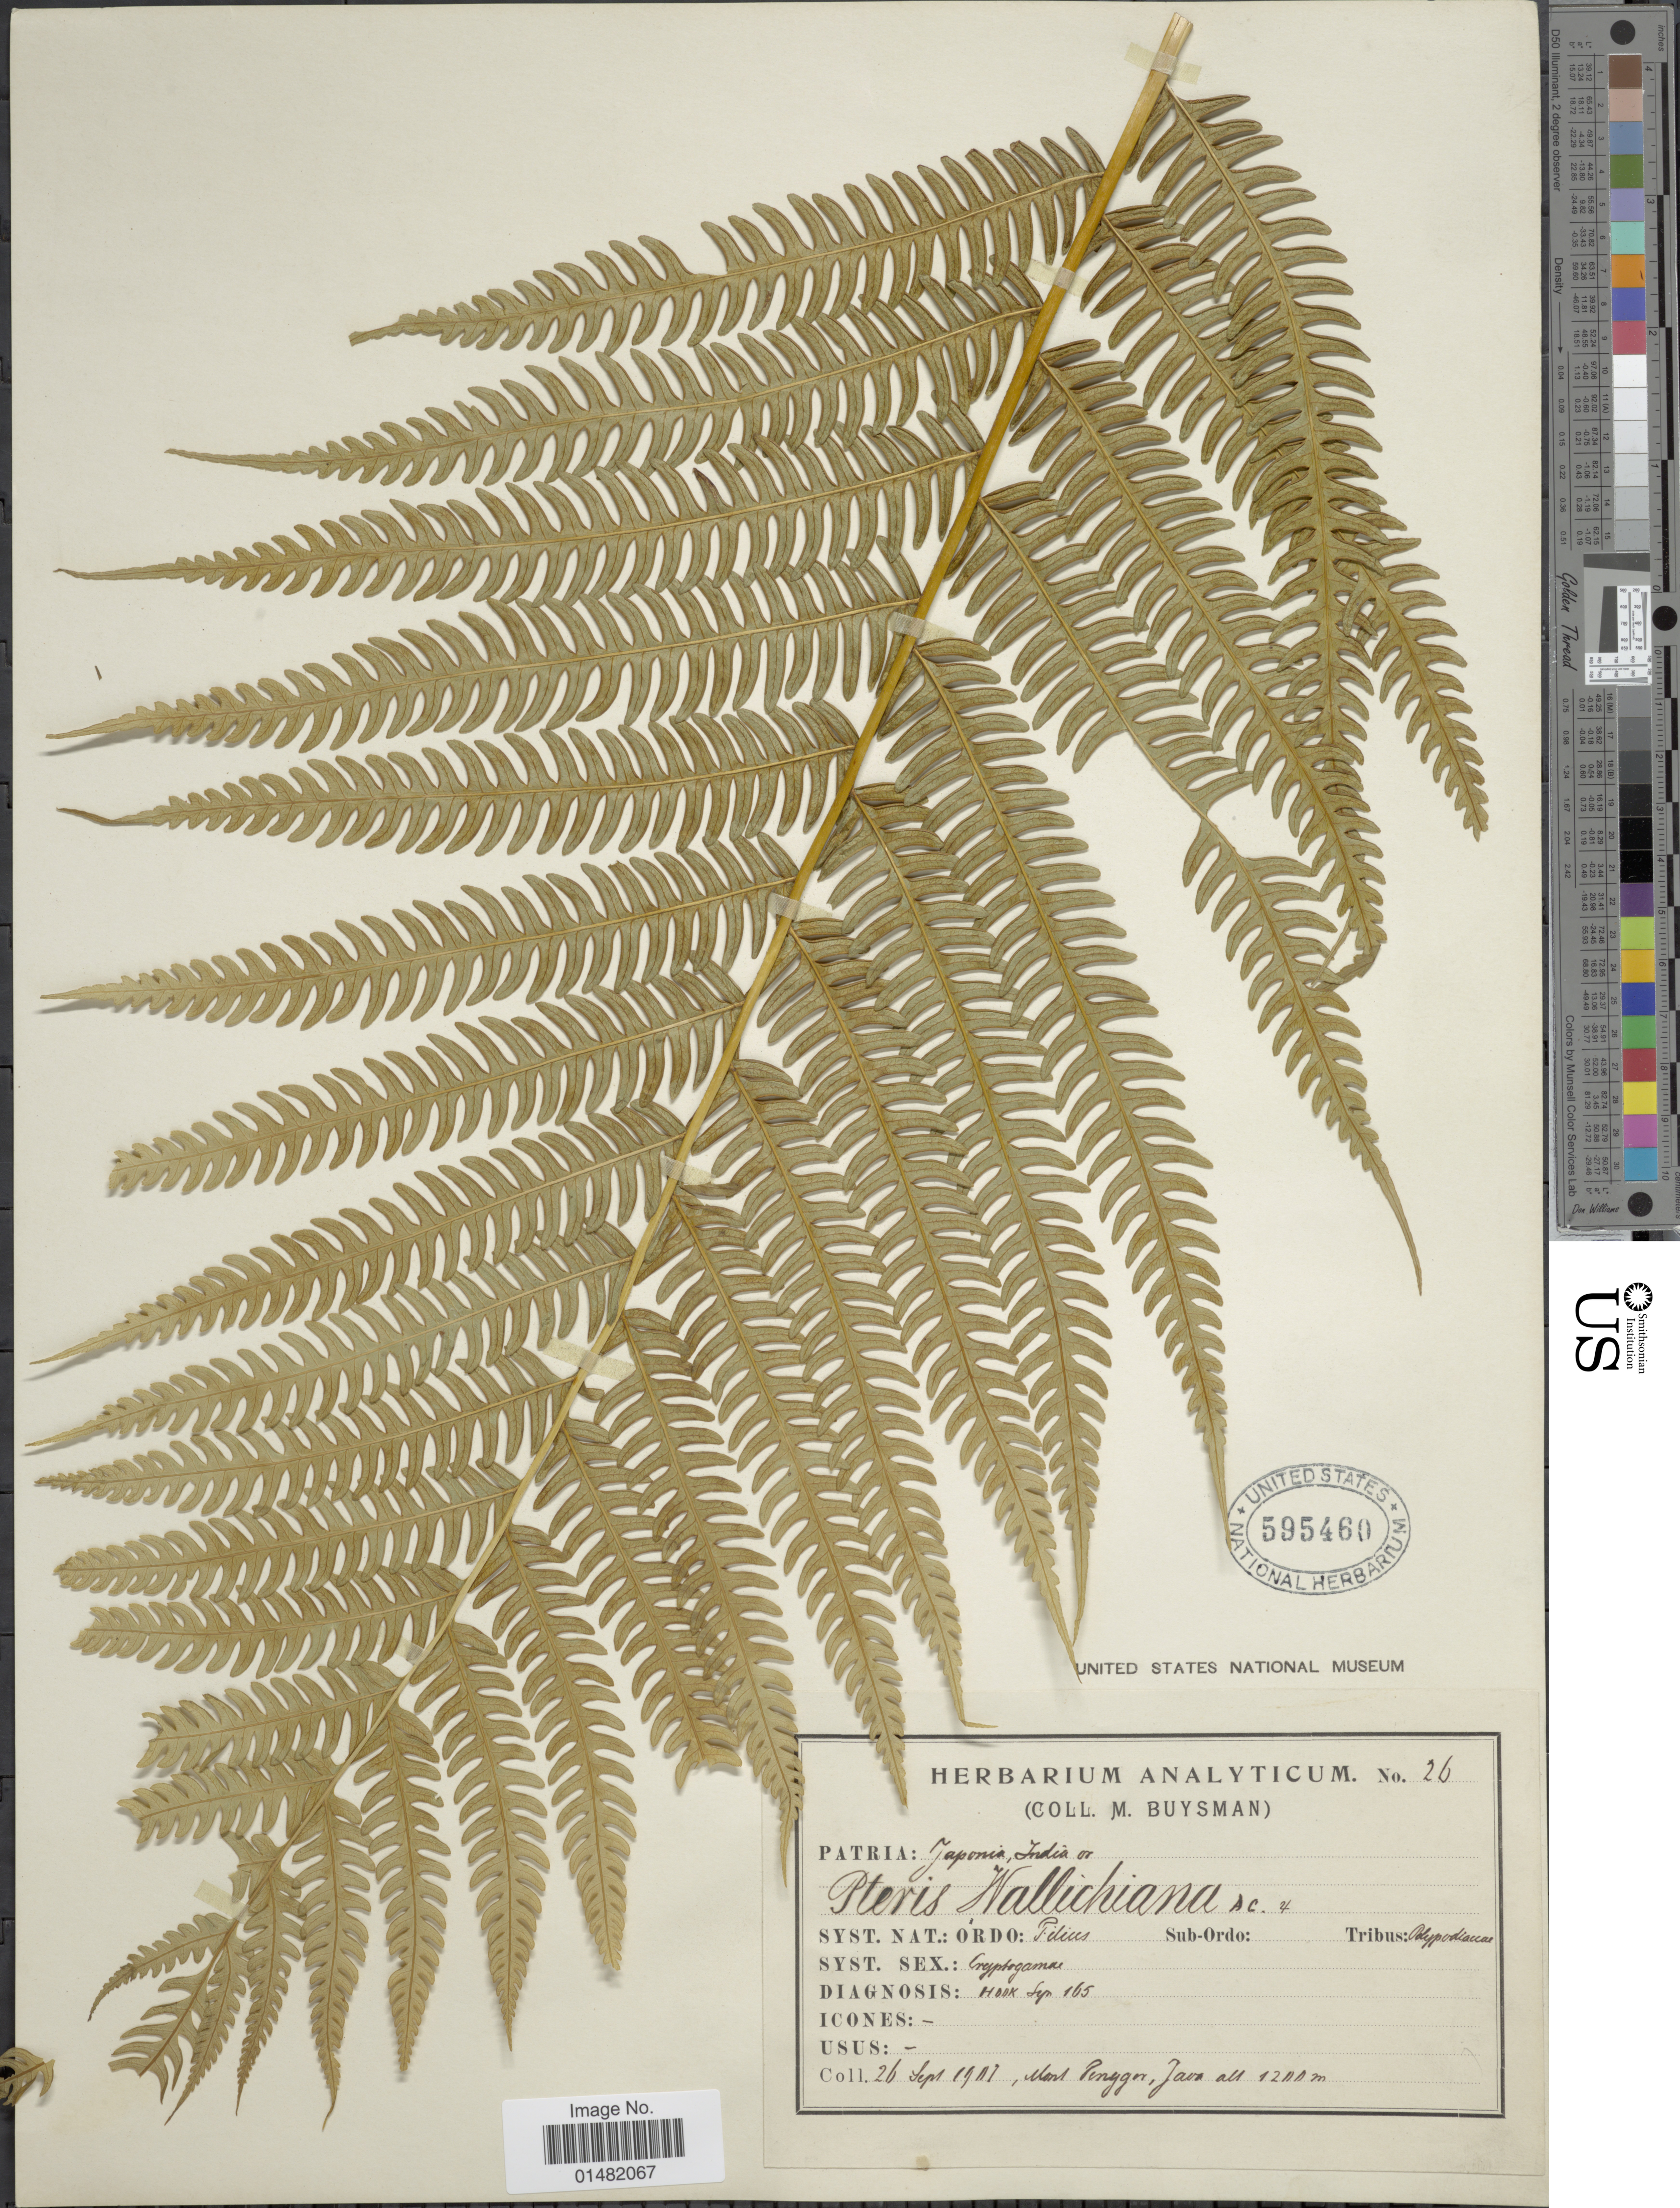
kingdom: Plantae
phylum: Tracheophyta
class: Polypodiopsida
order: Polypodiales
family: Pteridaceae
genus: Pteris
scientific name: Pteris wallichiana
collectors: M. Buysman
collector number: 26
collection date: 1907-09-26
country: Indonesia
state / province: Java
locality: Mont Pengger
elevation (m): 1200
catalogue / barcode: US 595460